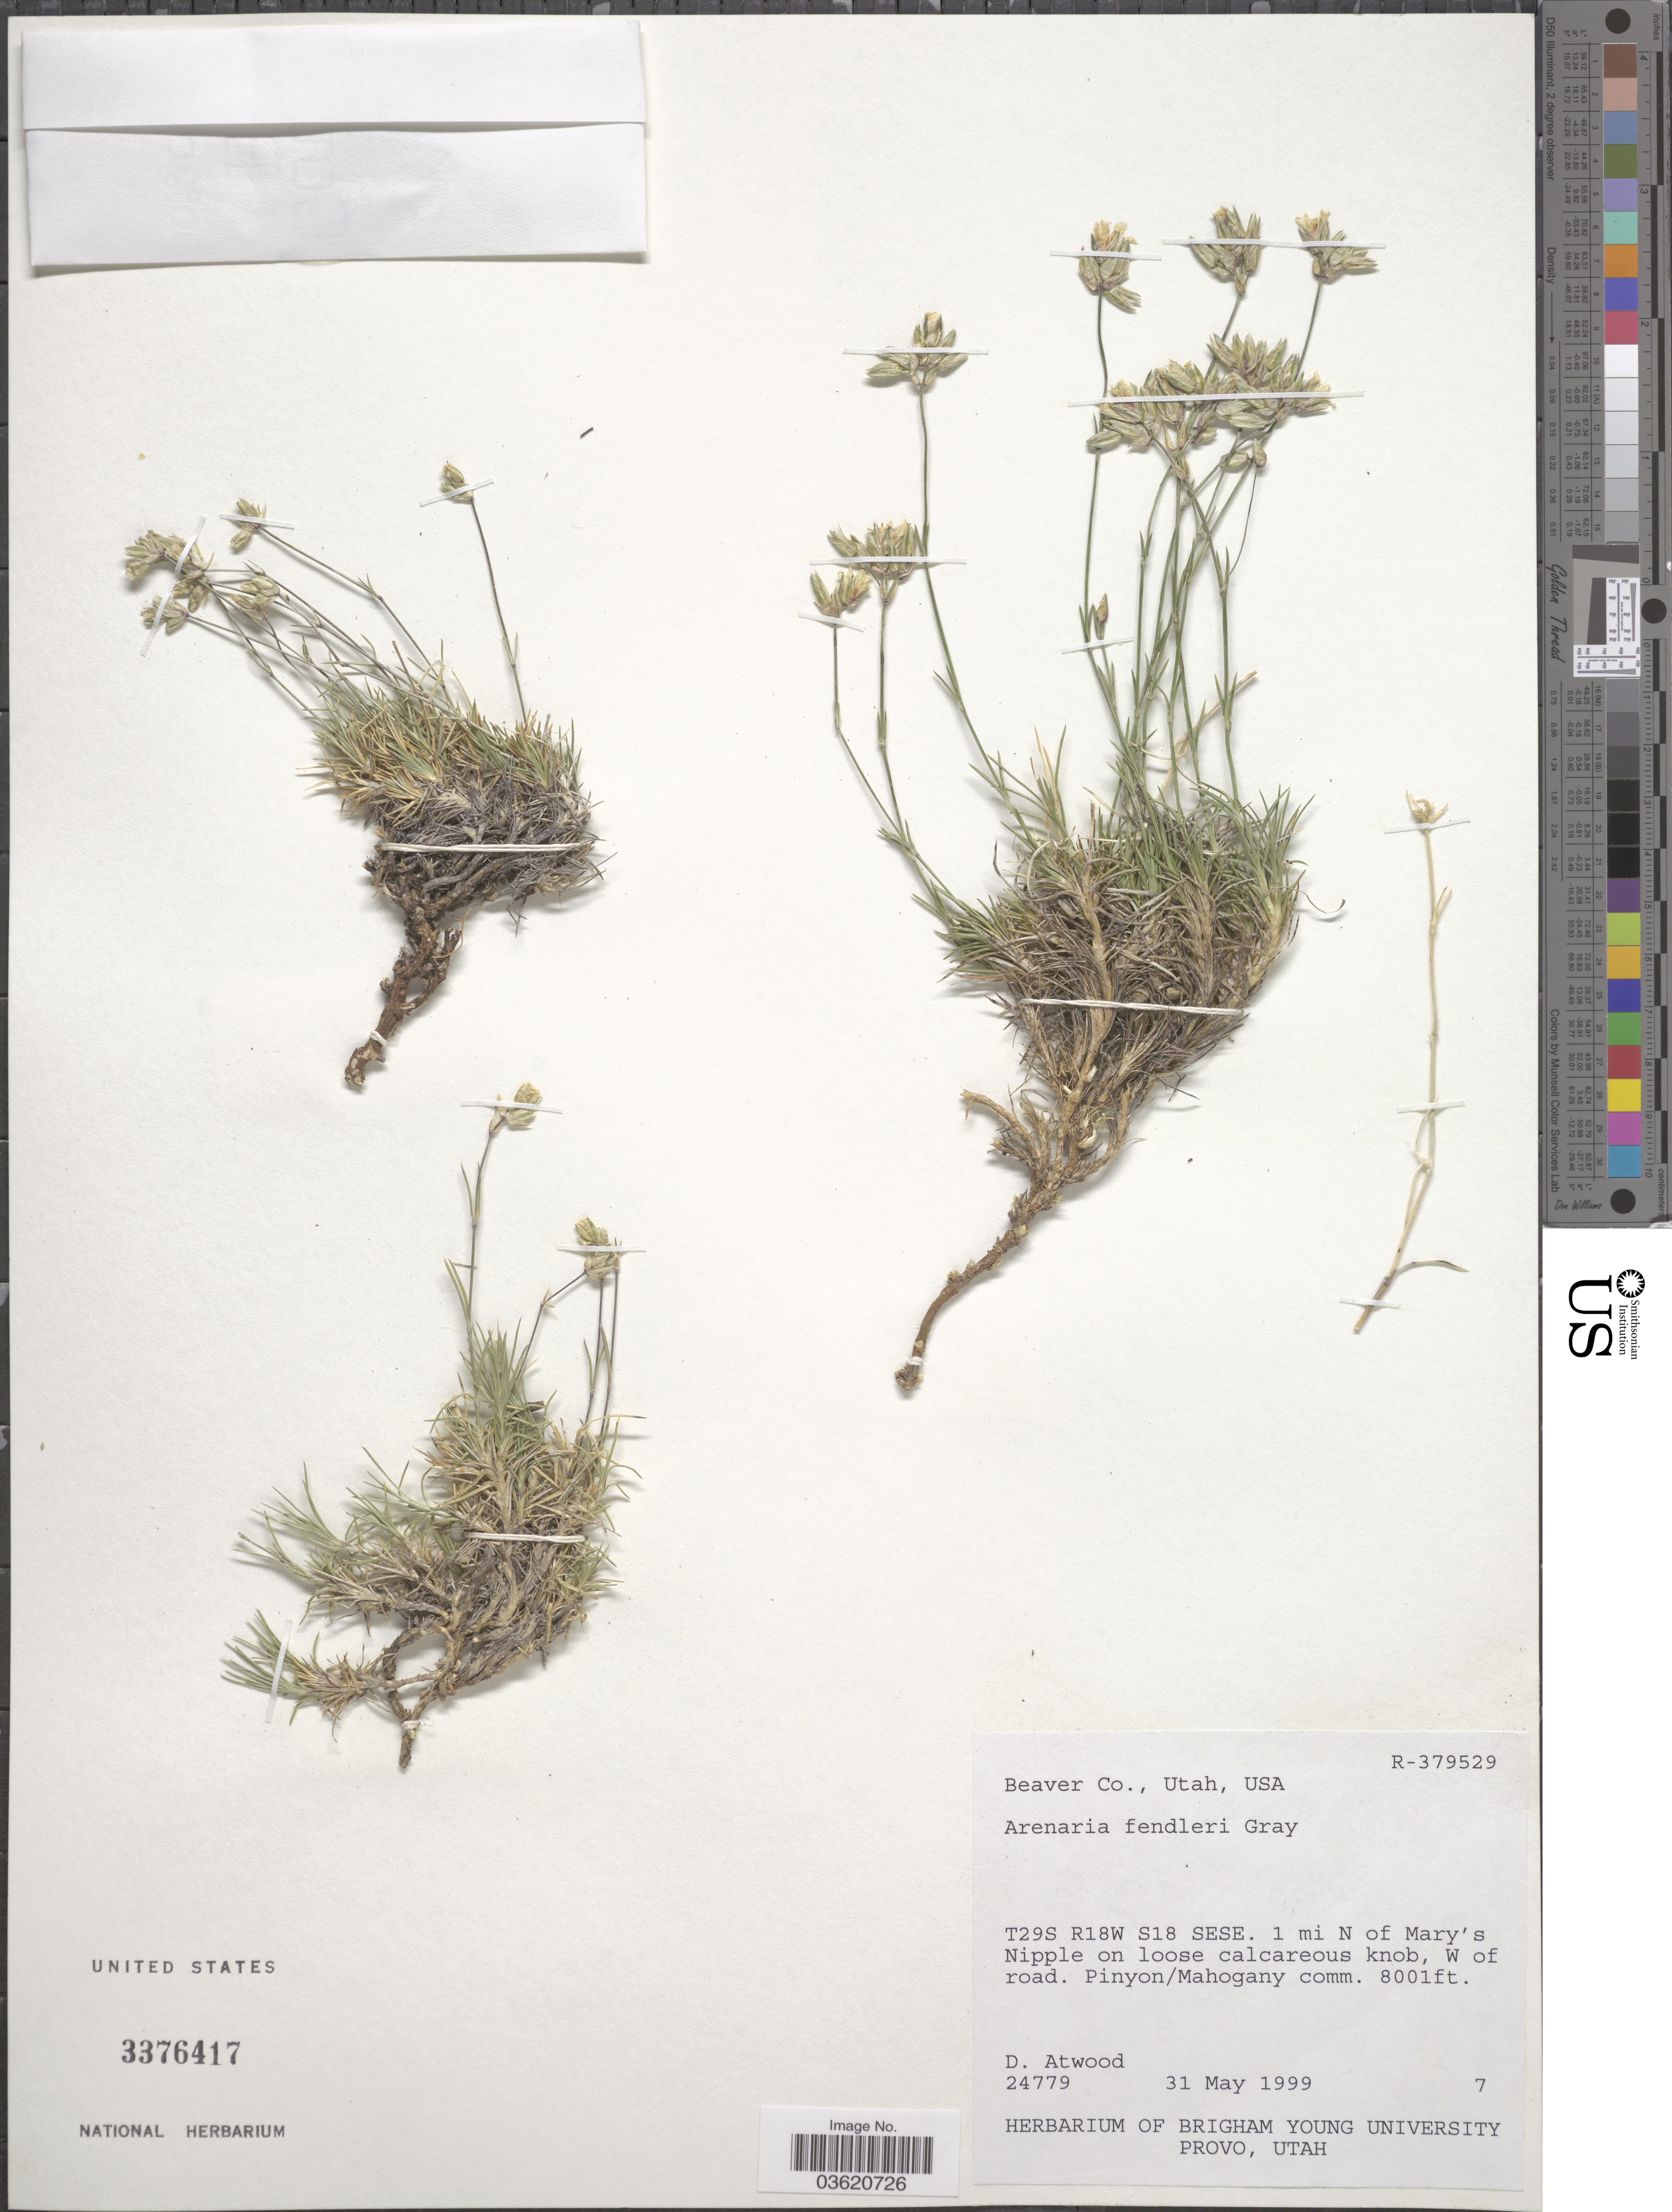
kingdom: Plantae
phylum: Tracheophyta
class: Magnoliopsida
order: Caryophyllales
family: Caryophyllaceae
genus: Eremogone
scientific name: Eremogone congesta var. subcongesta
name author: (Maguire) R.L. Hartm. & Rabeler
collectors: D. Atwood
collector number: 24779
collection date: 1999-05-31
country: United States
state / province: Utah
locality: Beaver Co. T29S R18W S18 SESE. 1 mi N of Mary's Nipple on loose calcareous knob, W of road.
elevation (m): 2439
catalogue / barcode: US 3376417